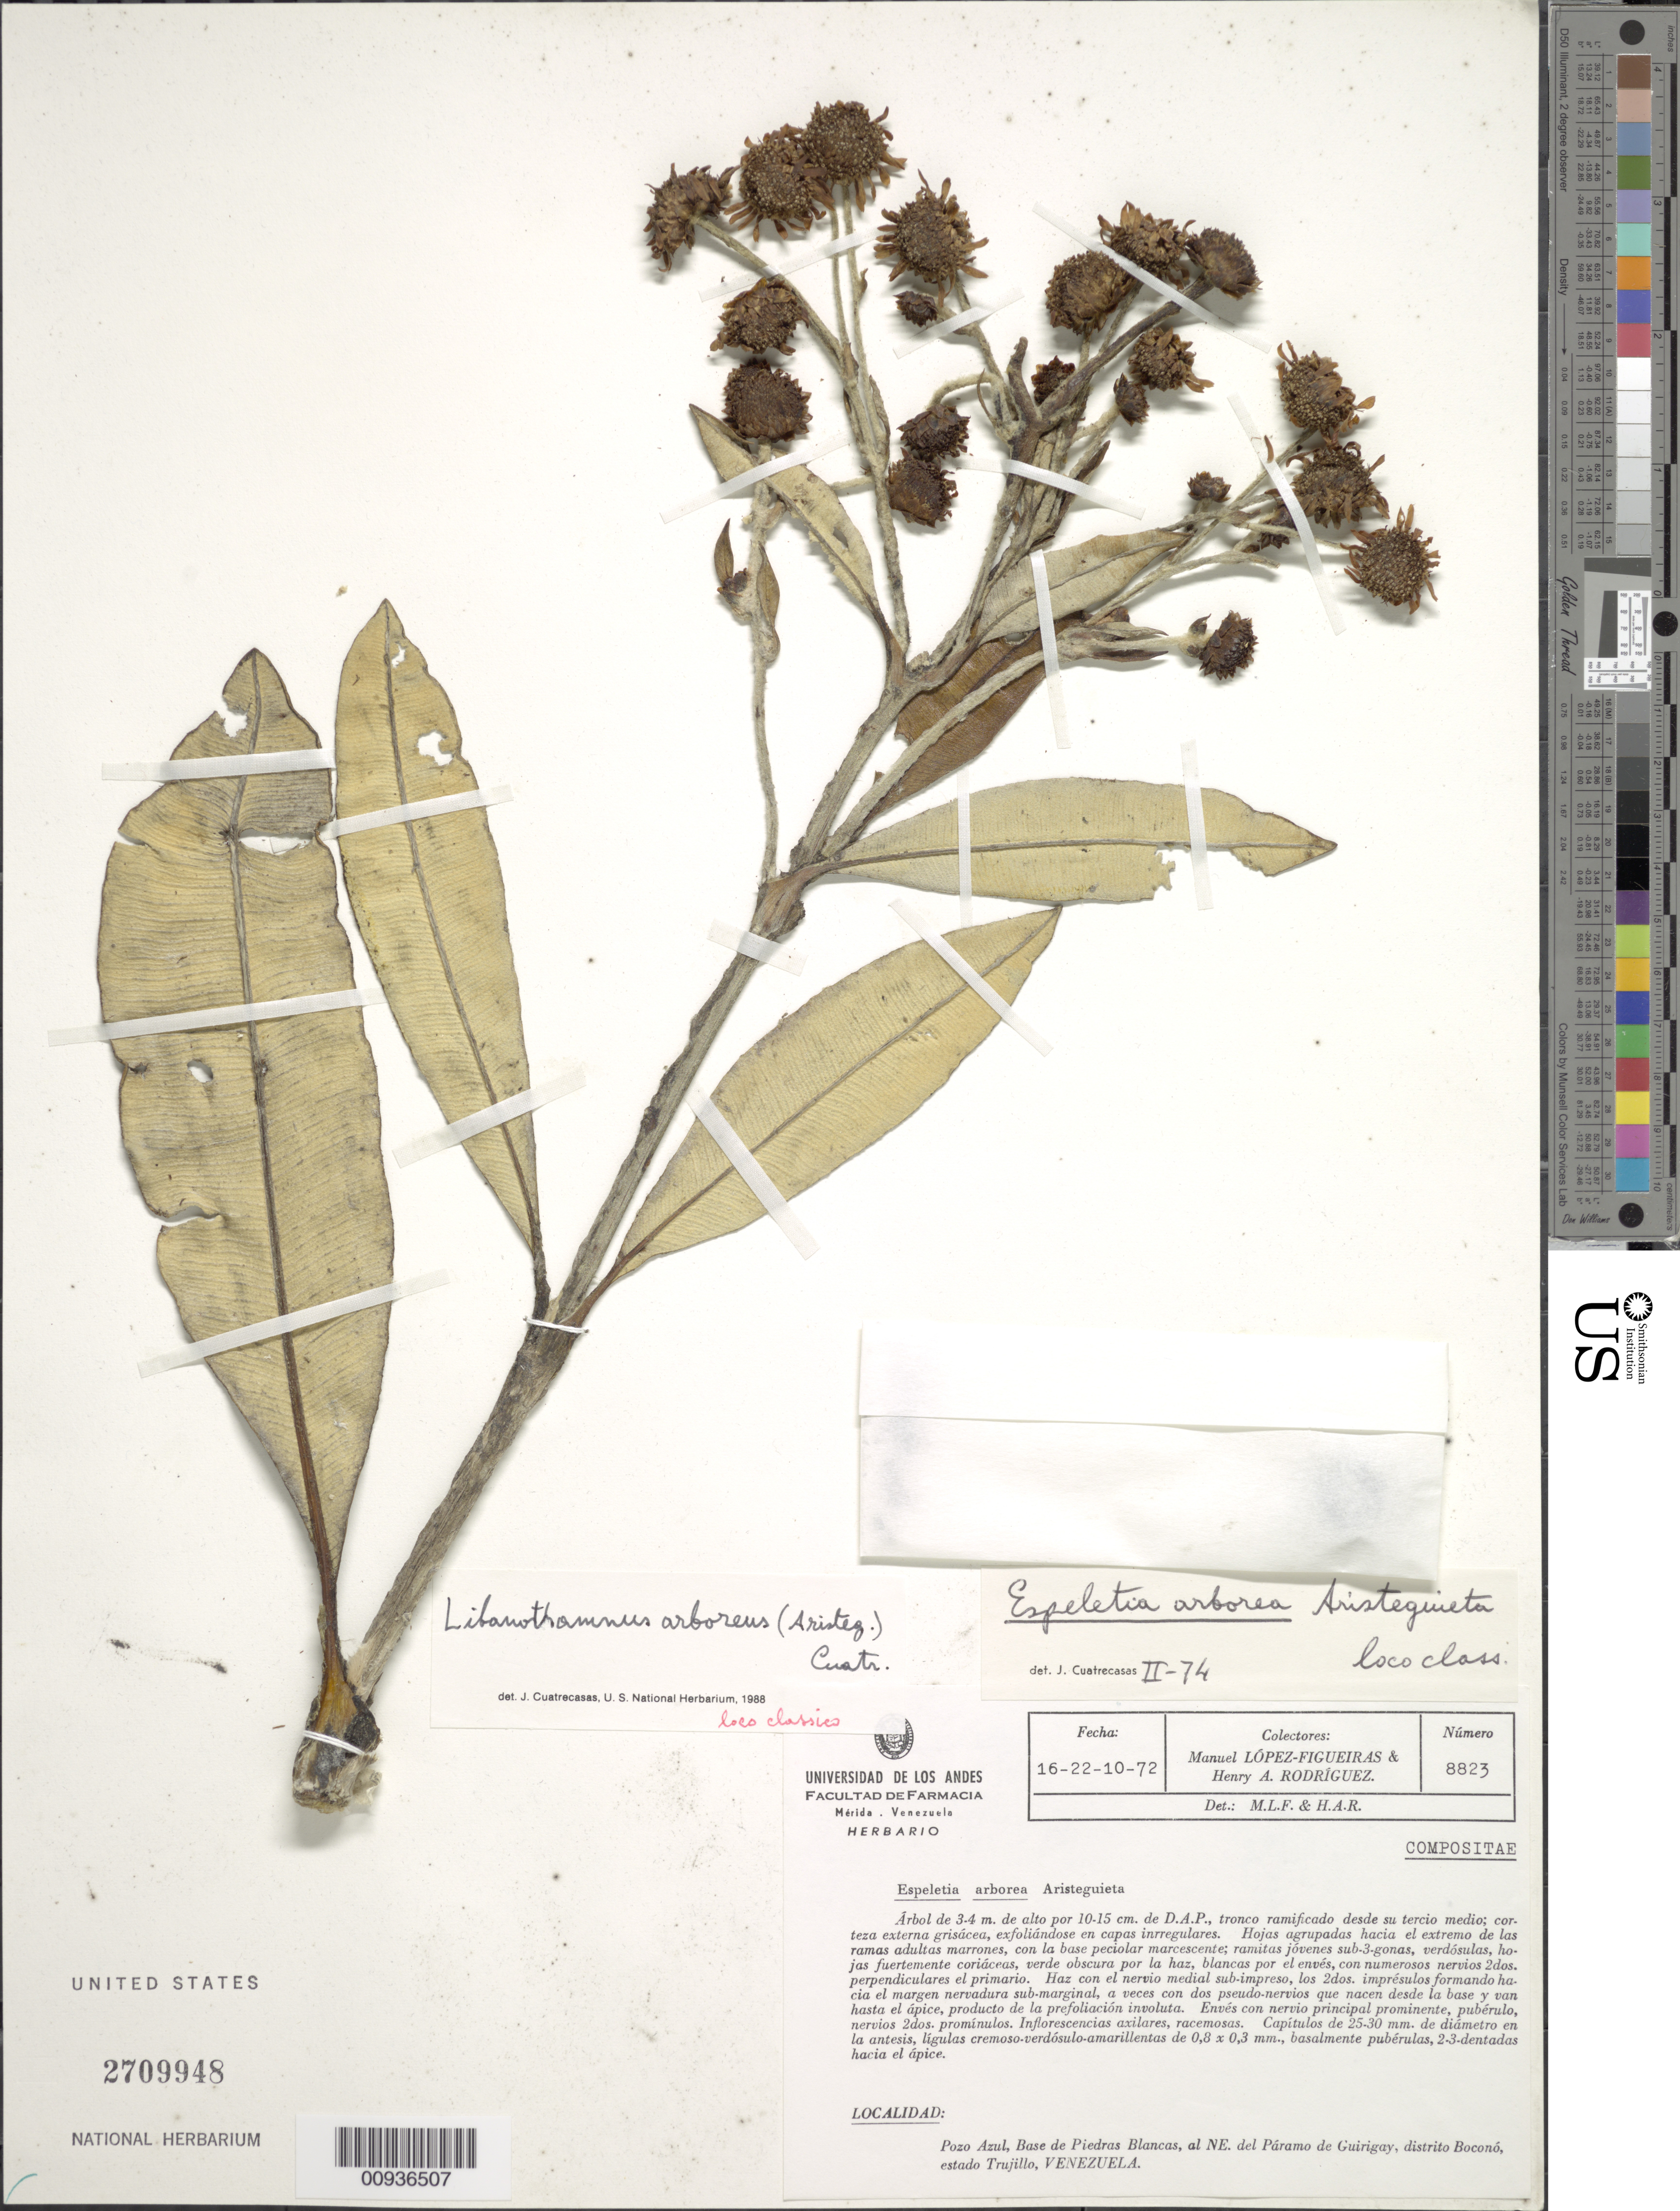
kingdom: Plantae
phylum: Tracheophyta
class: Magnoliopsida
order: Asterales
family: Asteraceae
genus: Libanothamnus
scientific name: Libanothamnus arboreus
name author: (Aristeg.) Cuatrec.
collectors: M. López Figueiras & H. A. Rodriguez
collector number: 8823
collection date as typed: Transcribed d/m/y: 16/10/72 to 22/10/72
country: Venezuela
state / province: Trujillo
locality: Pozo Azul, Base de Piedras Blancas, al NE del Paramo de Guirigay, distrito Bocono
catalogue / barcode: US 2709948